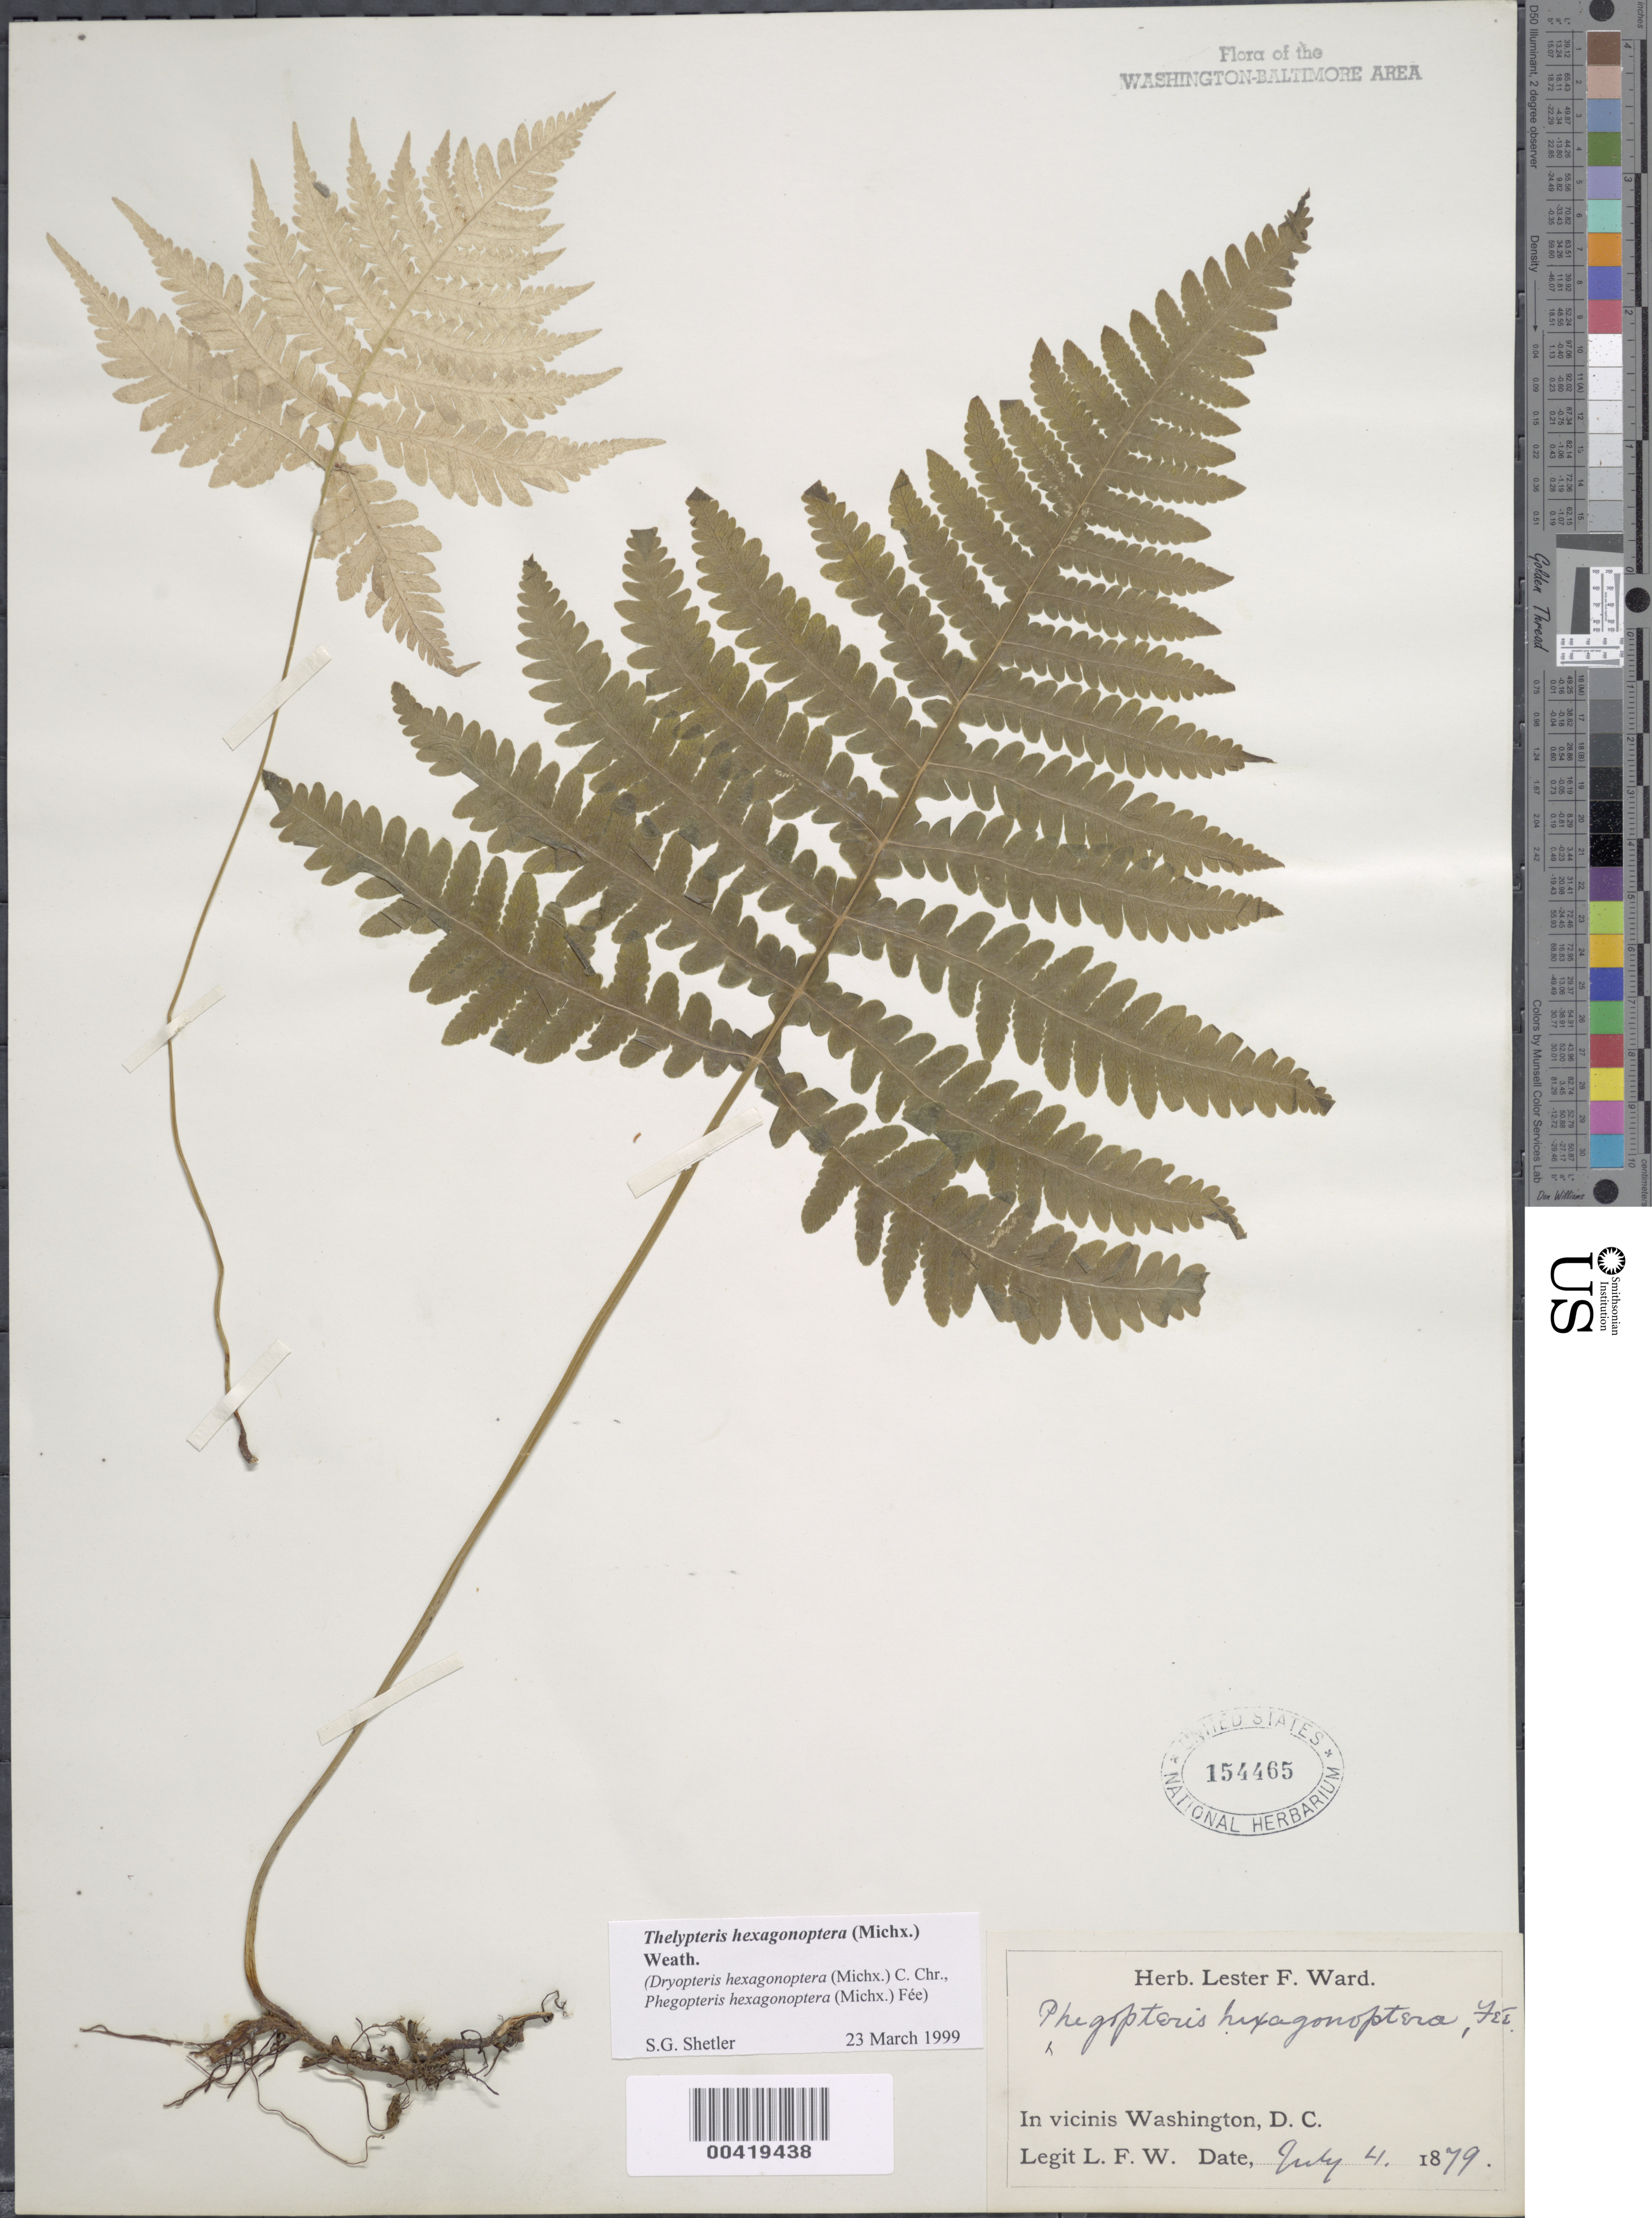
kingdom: Plantae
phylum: Tracheophyta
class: Polypodiopsida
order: Polypodiales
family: Thelypteridaceae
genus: Phegopteris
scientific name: Phegopteris hexagonoptera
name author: (Michx.) Fée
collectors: L. F. Ward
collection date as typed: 04 Jul 1879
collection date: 1879-07-04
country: United States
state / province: District of Columbia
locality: Washington DC Area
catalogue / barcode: US 154465